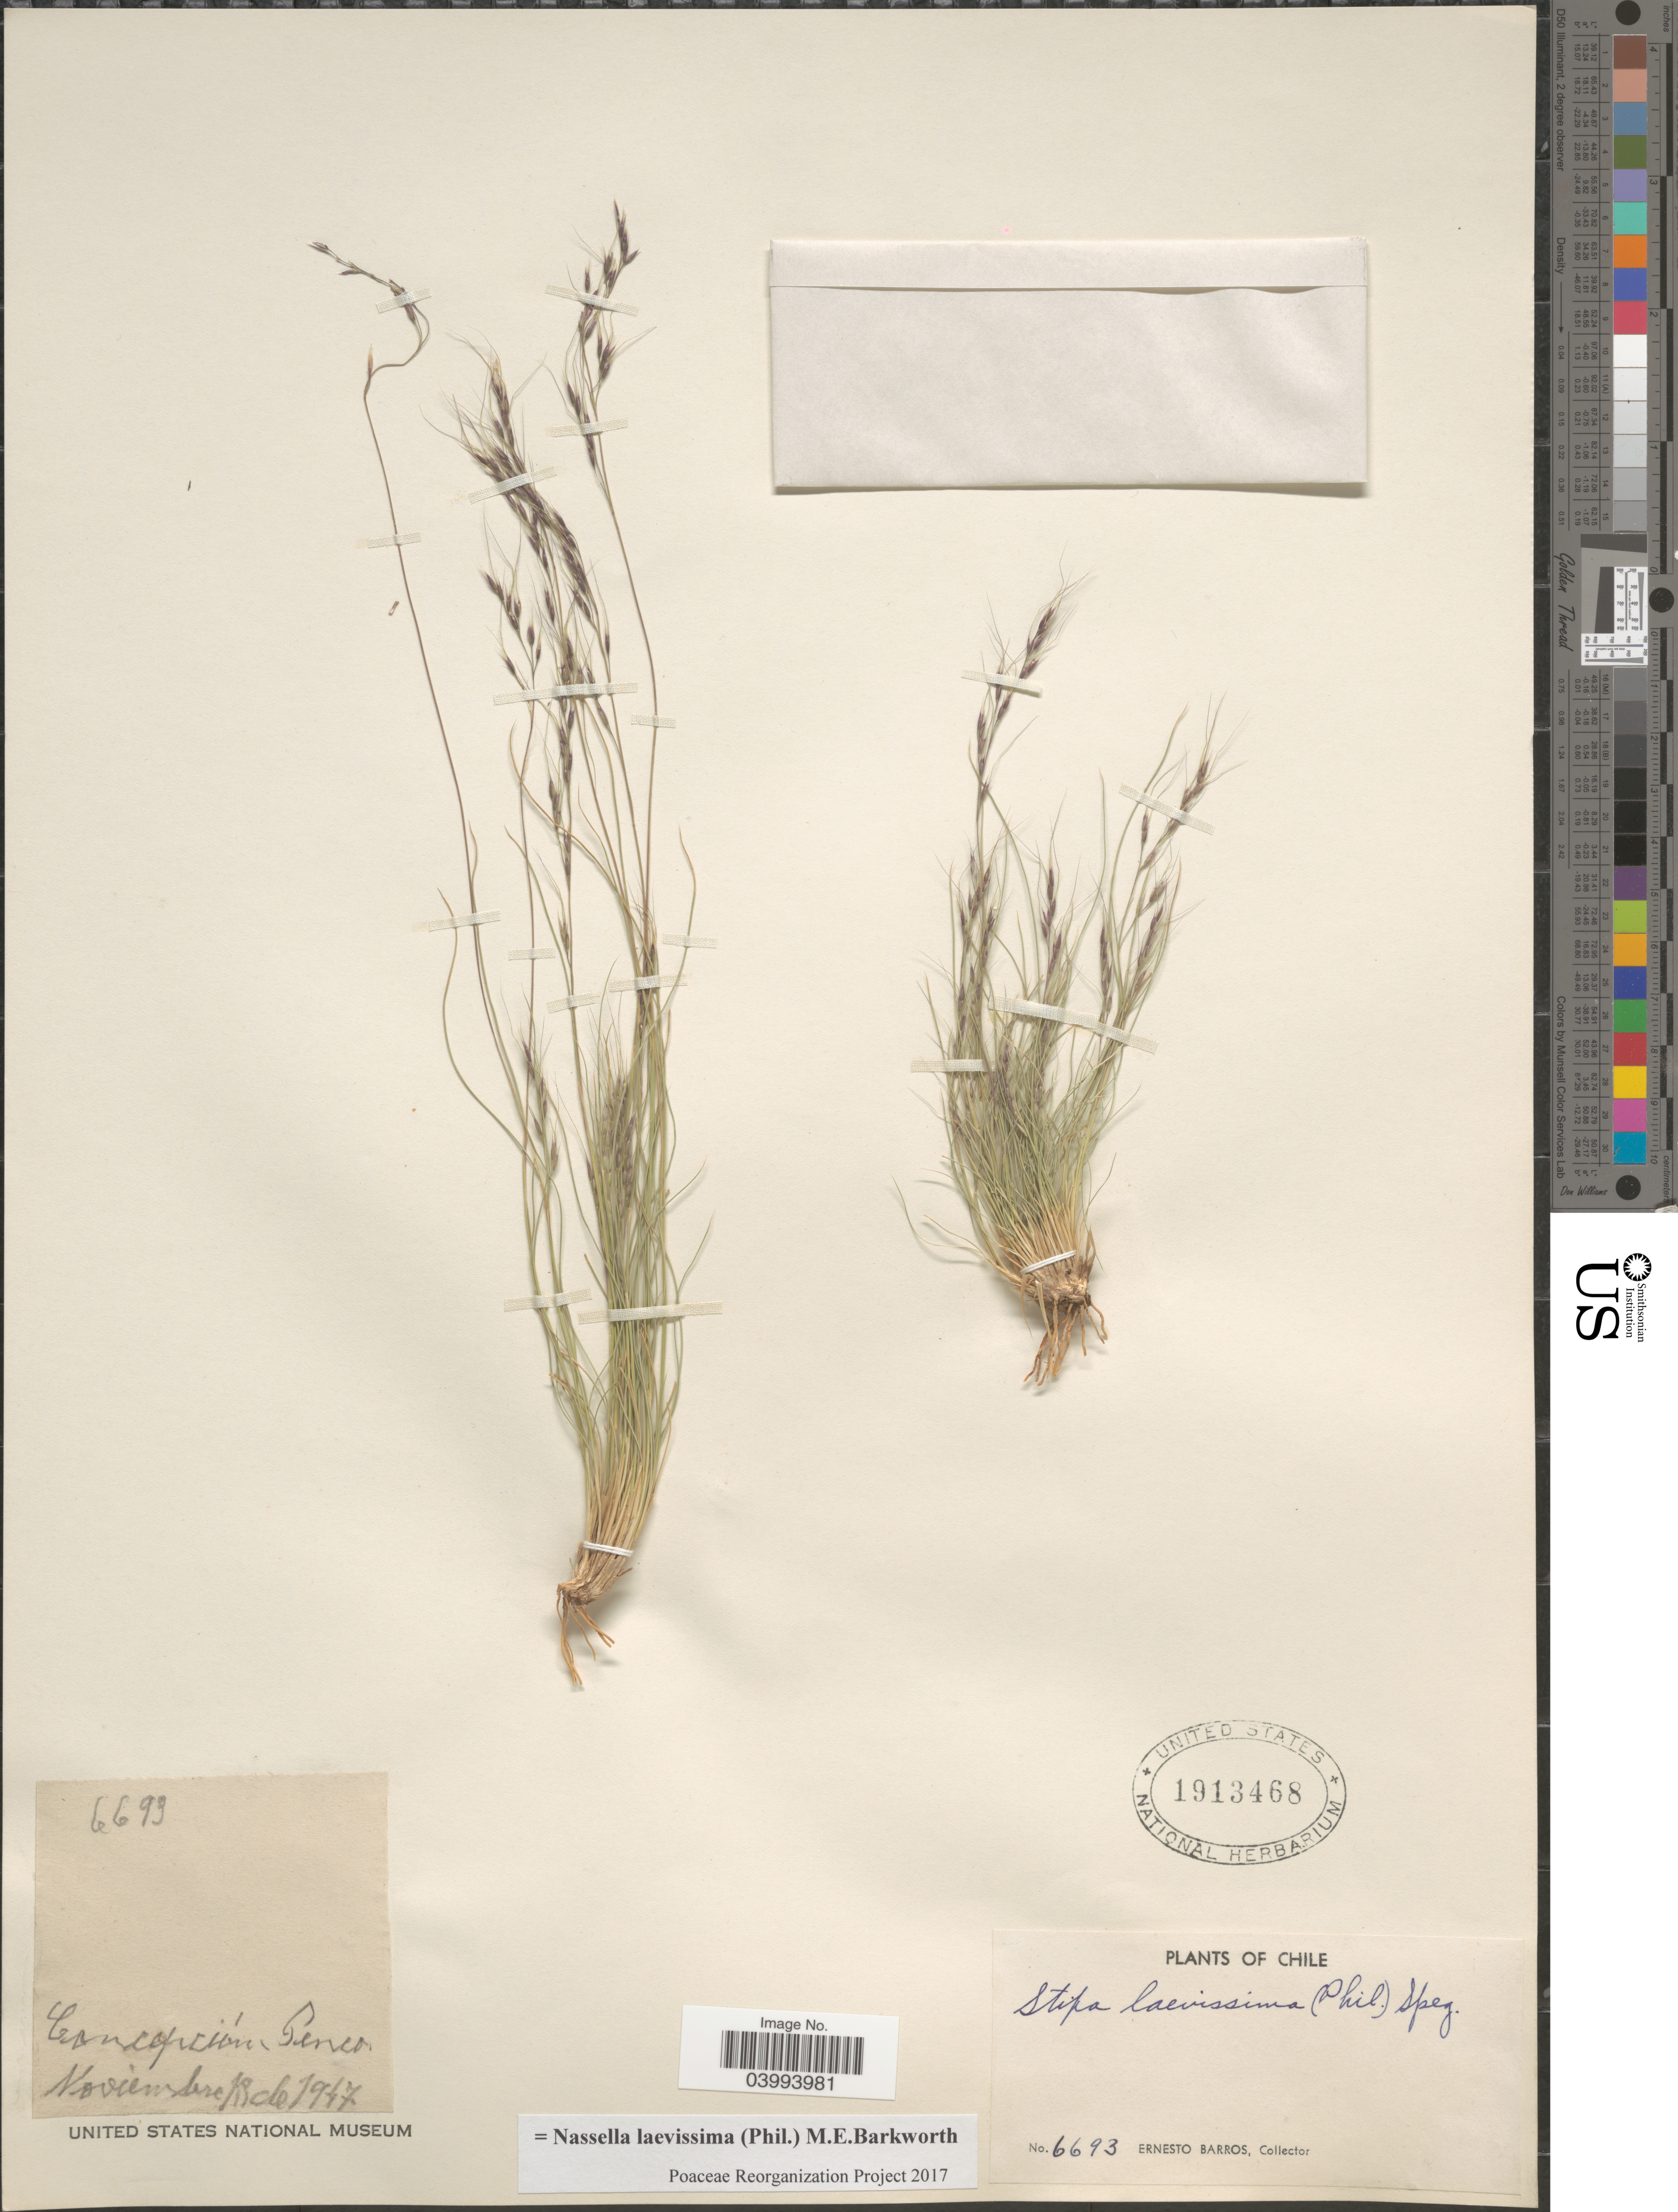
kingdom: Plantae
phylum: Tracheophyta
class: Liliopsida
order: Poales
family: Poaceae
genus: Nassella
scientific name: Nassella laevissima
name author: (Phil.) Barkworth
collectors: E. Barros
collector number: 6693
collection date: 1947-11-18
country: Chile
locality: Concepción. Penco.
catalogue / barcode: US 1913468